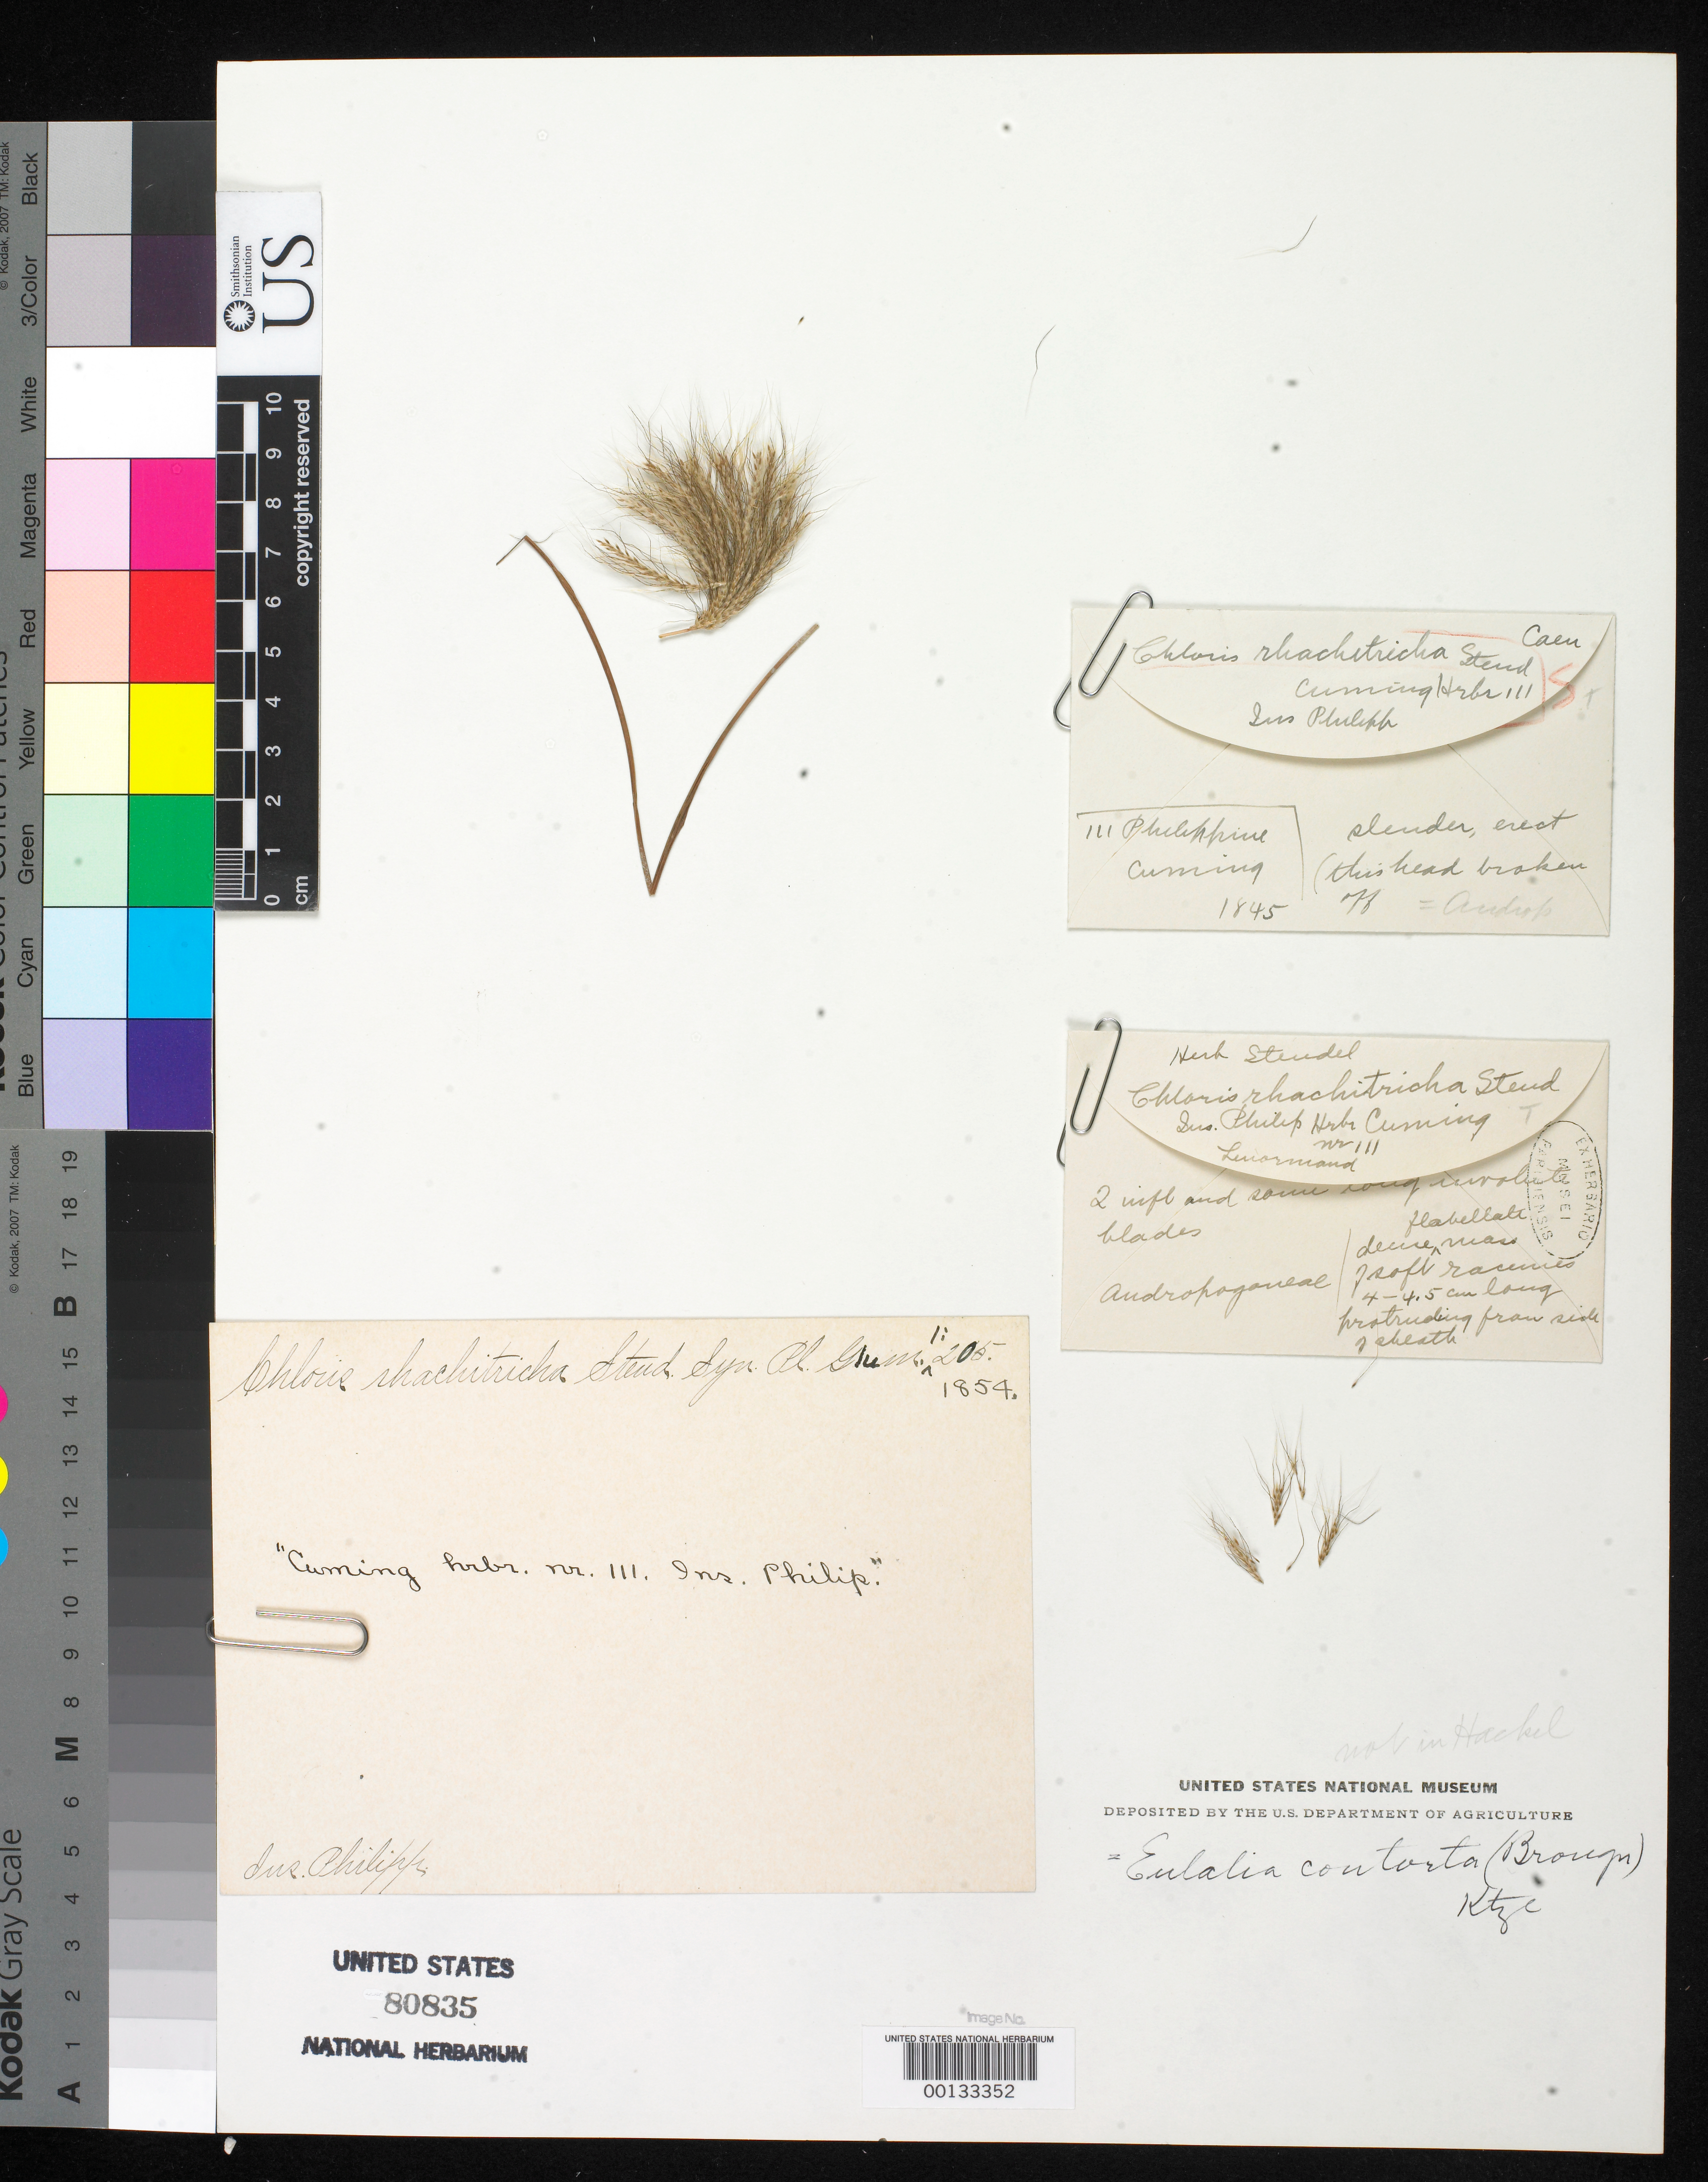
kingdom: Plantae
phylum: Tracheophyta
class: Liliopsida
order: Poales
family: Poaceae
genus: Chloris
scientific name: Chloris rhachitricha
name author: Steud.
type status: Type Fragment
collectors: S. Lenormand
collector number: Herb. Cuming 111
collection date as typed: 1845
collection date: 1845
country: Philippines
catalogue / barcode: US 80835